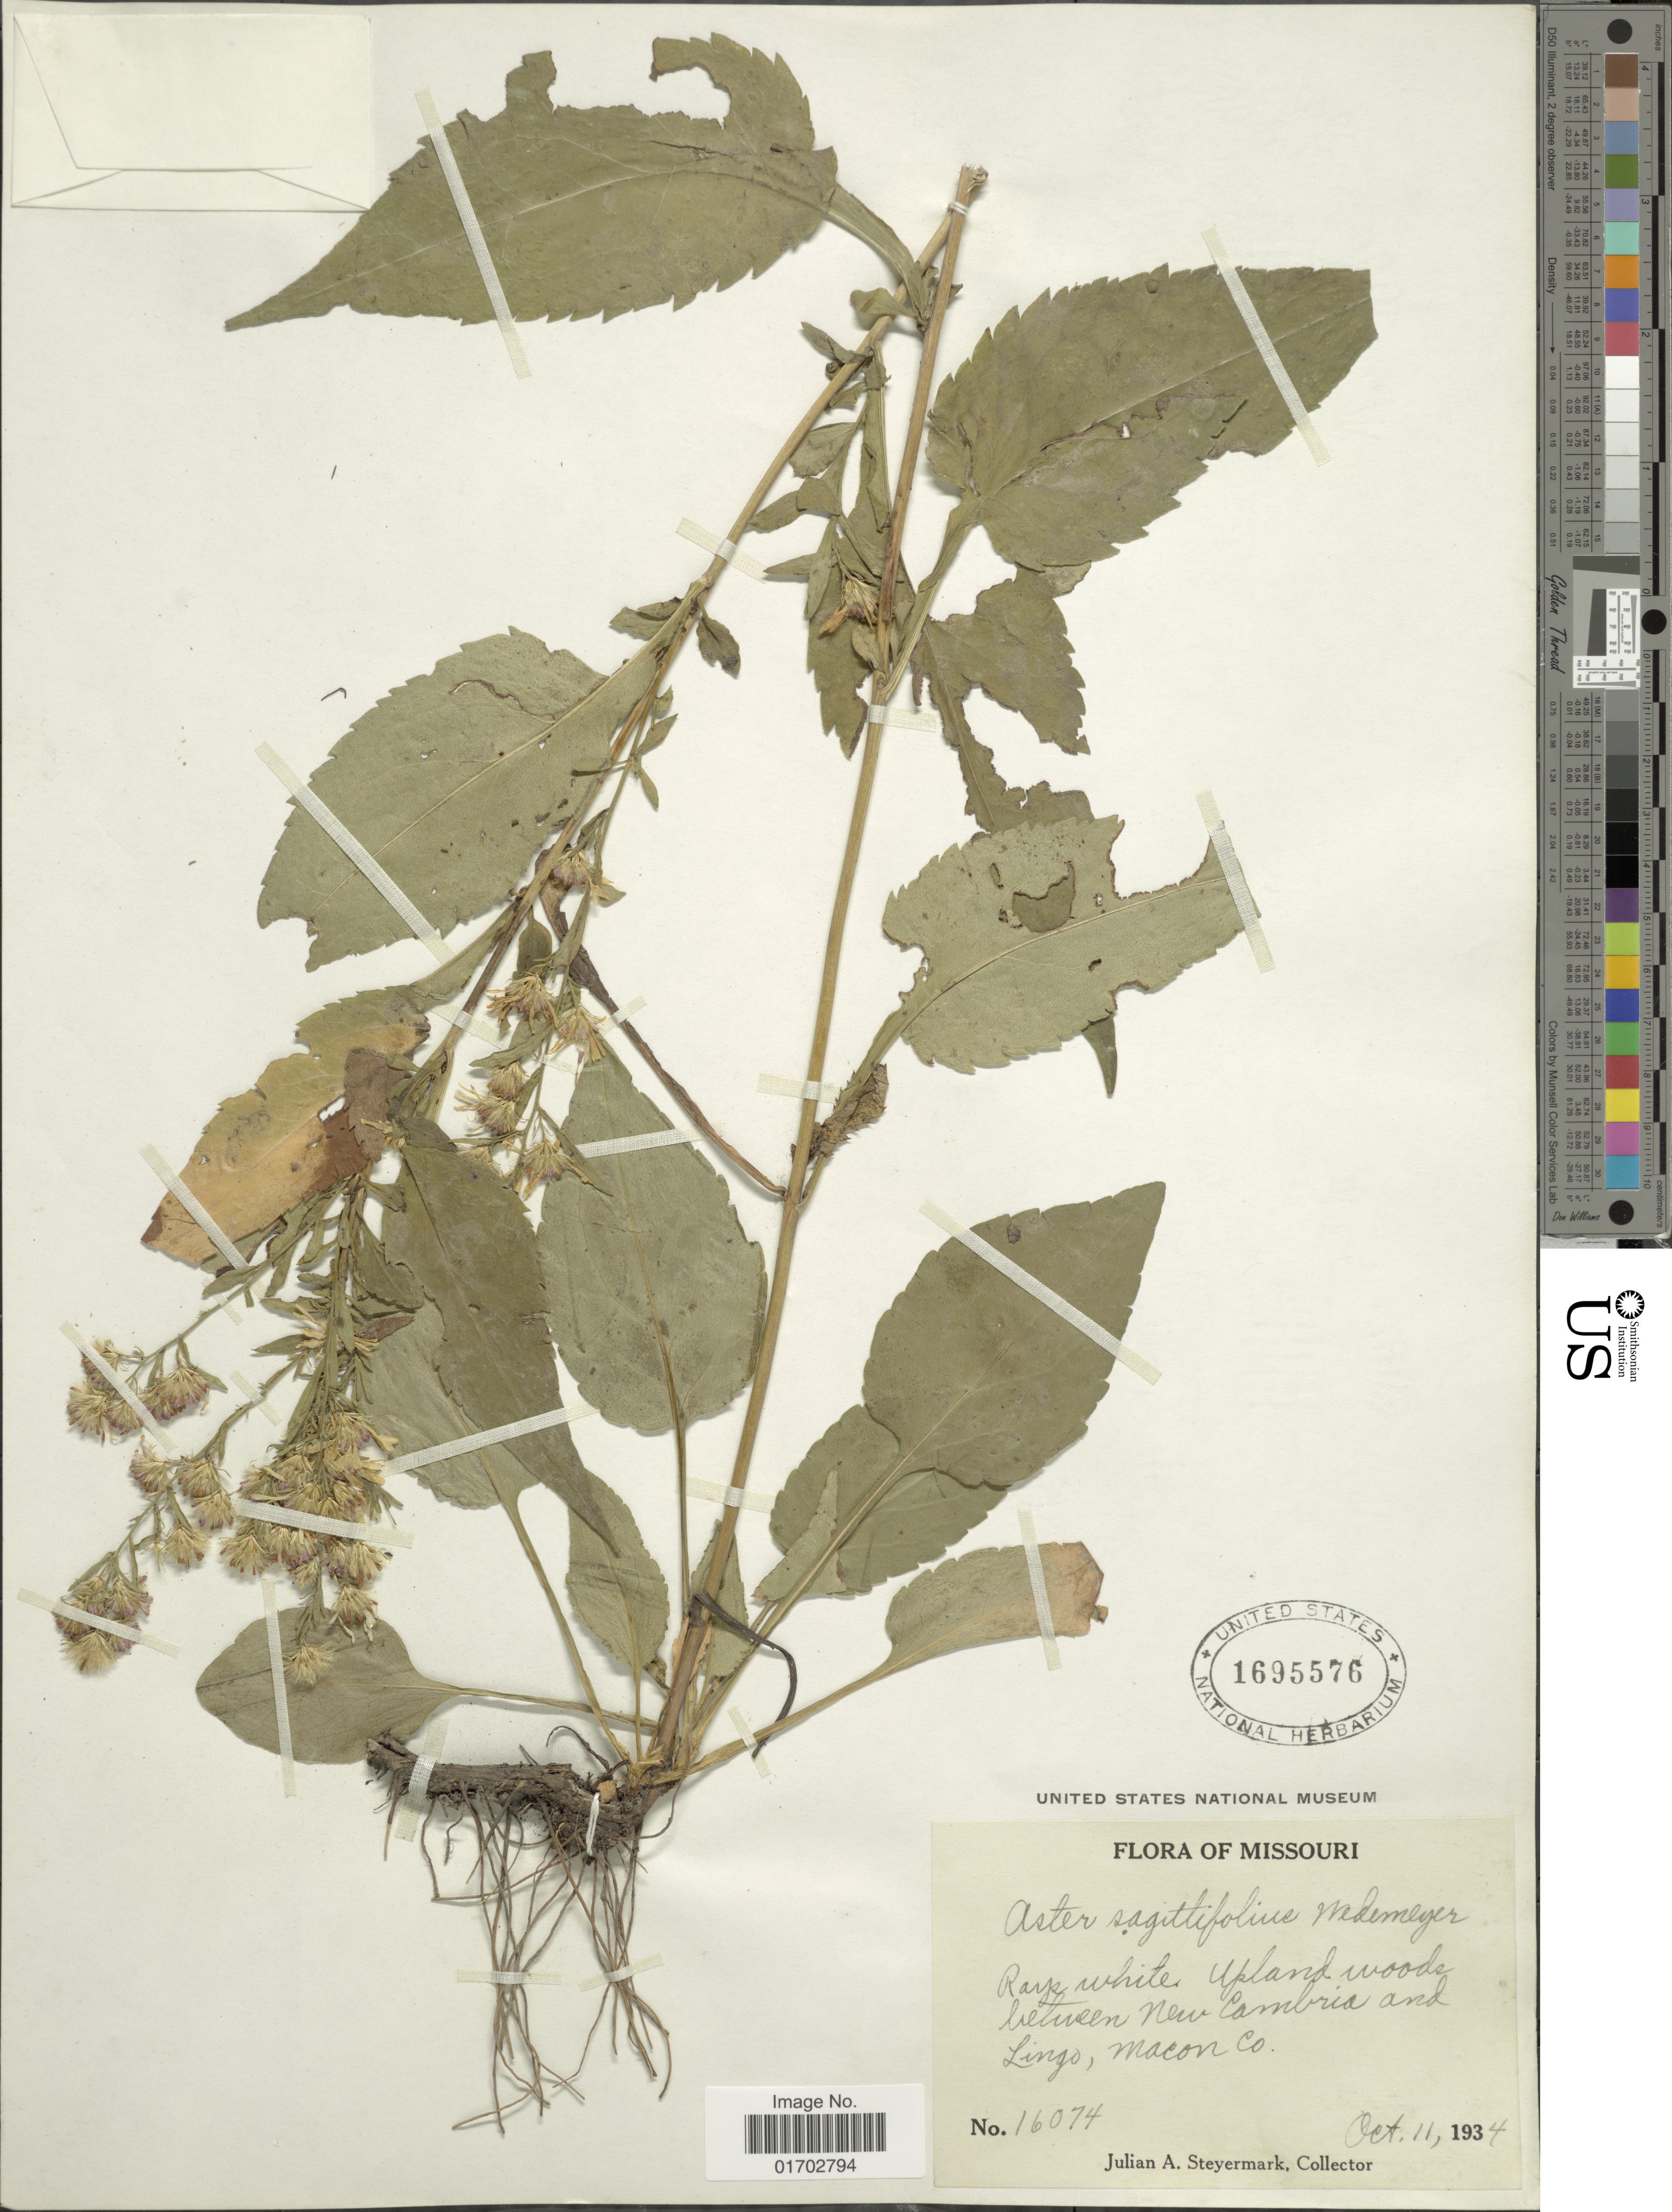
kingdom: Plantae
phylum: Tracheophyta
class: Magnoliopsida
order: Asterales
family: Asteraceae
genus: Symphyotrichum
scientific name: Symphyotrichum sagittifolium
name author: (Wedem. ex Willd.) G.L. Nesom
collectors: J. Steyermark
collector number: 16074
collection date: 1934-10-11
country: United States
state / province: Missouri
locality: Between New Cambria and Lingo, Macon Co.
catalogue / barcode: US 1695576